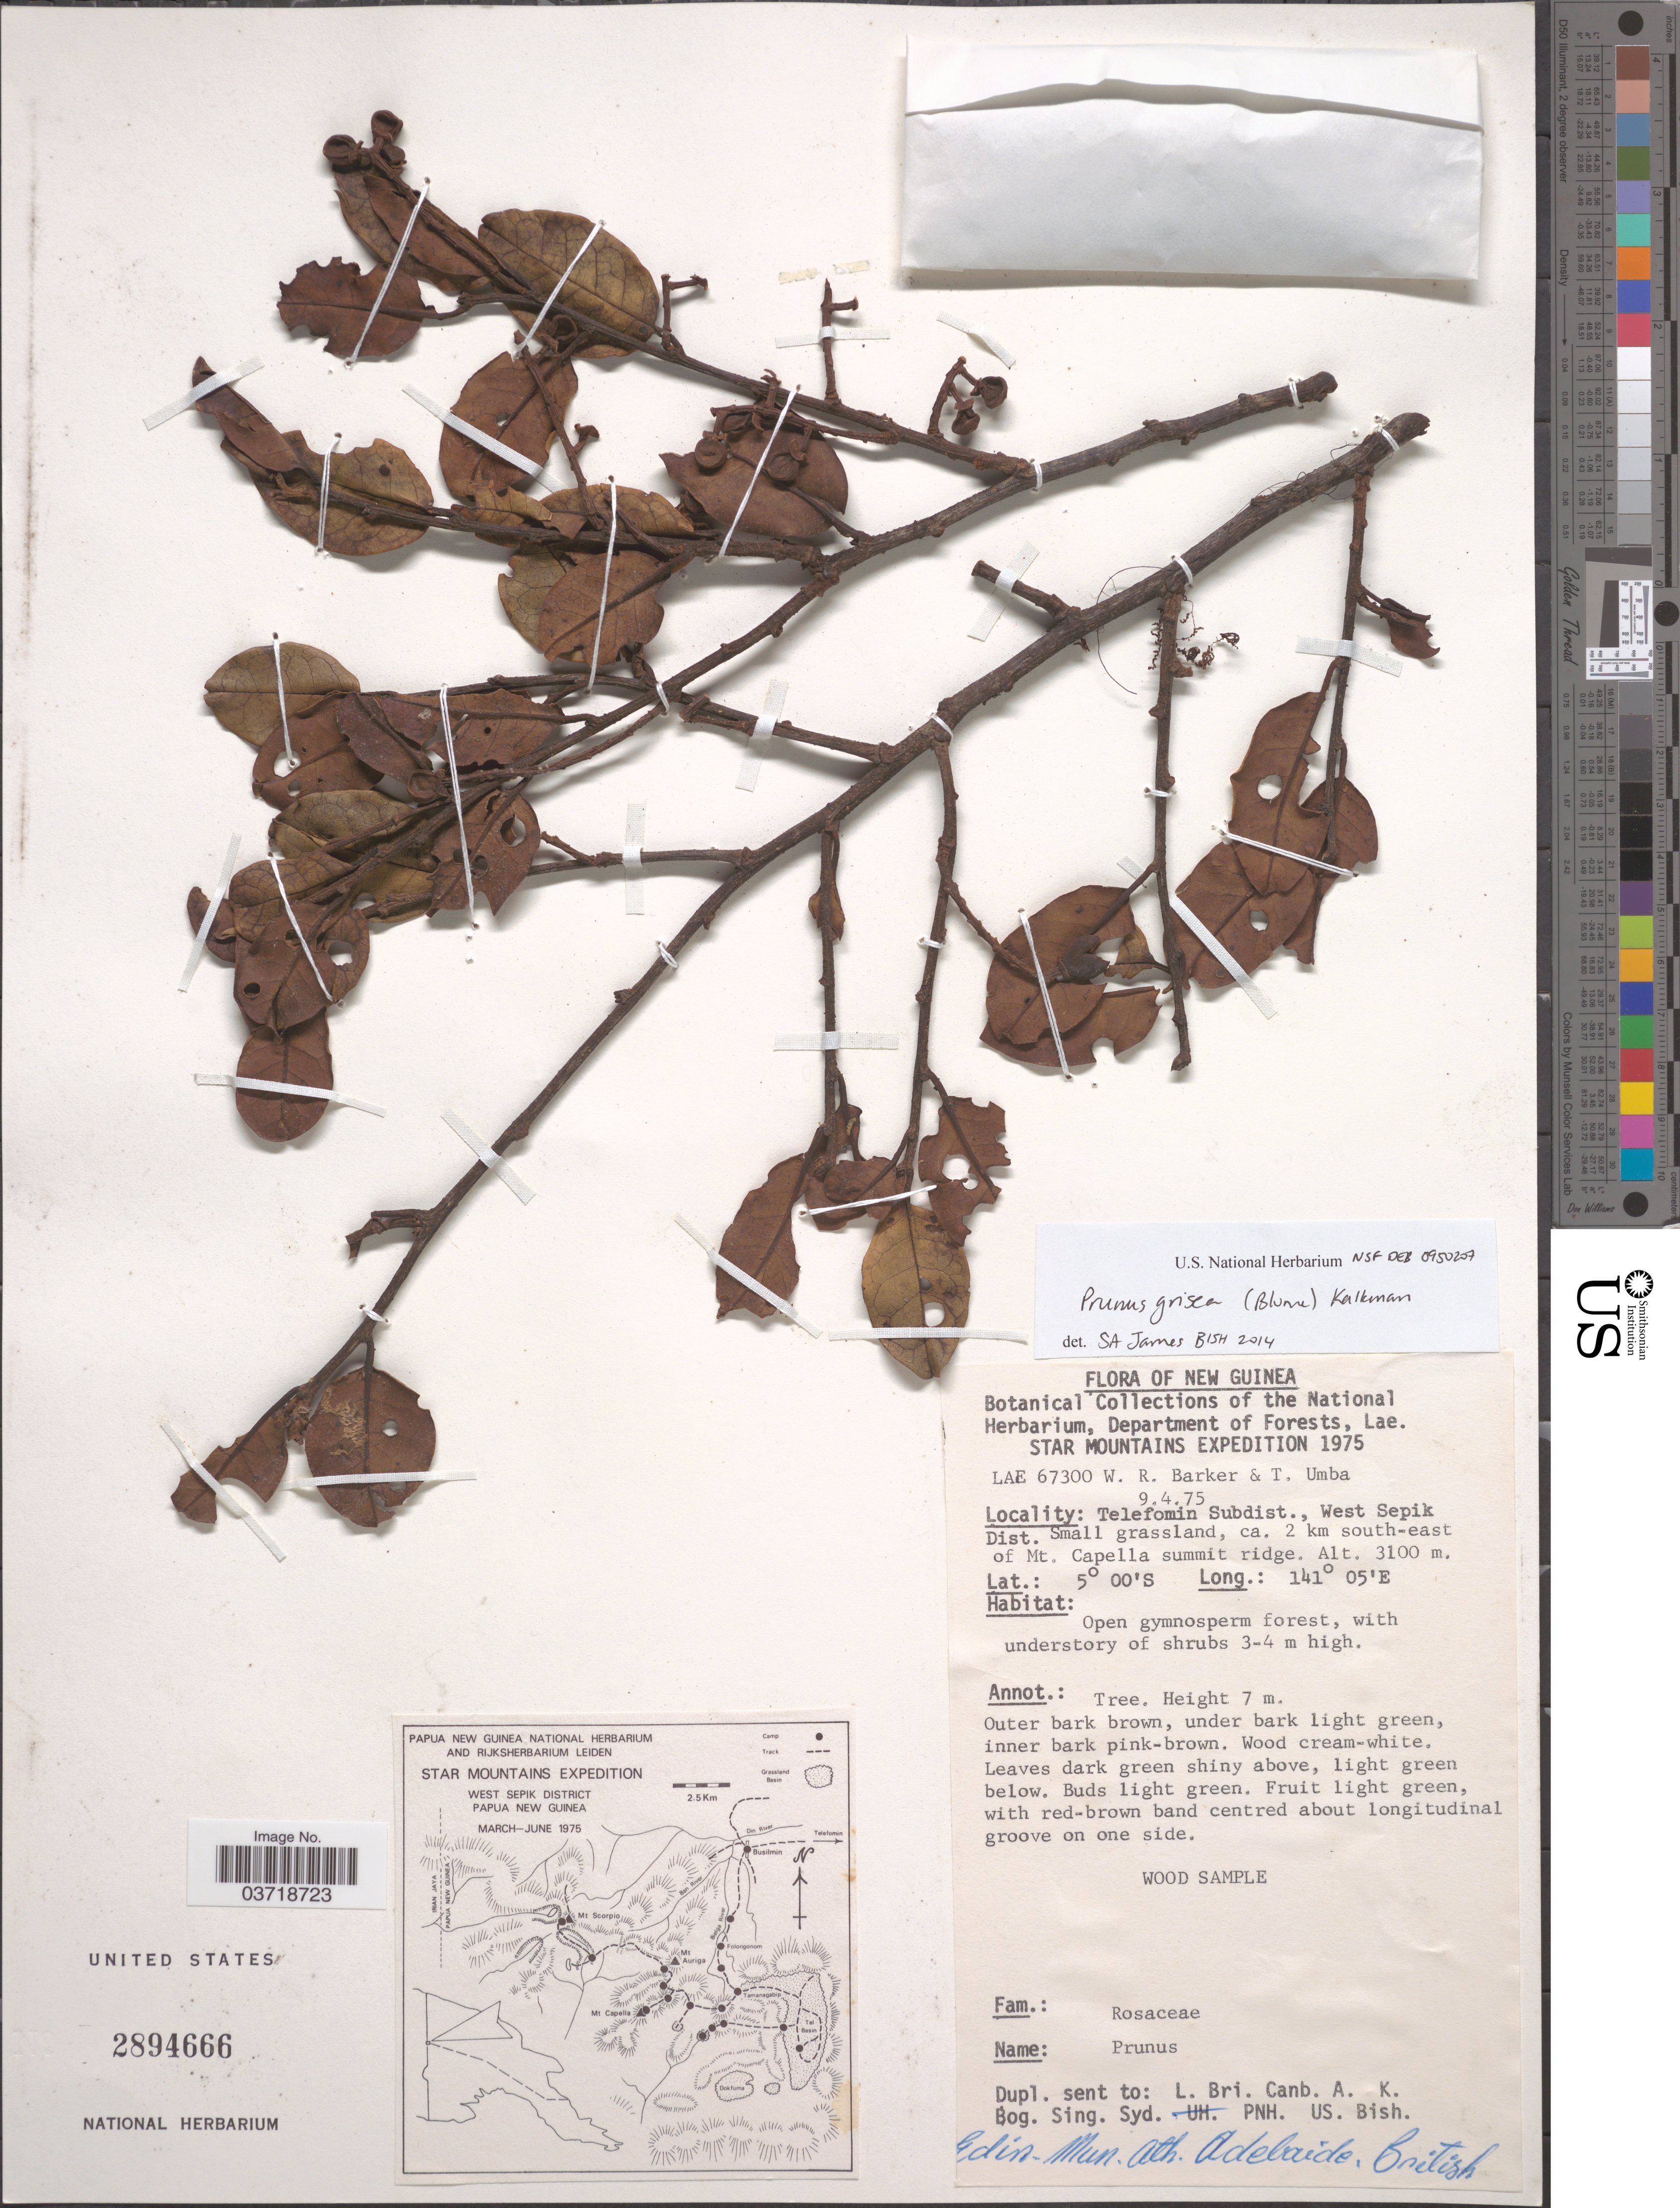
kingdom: Plantae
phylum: Tracheophyta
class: Magnoliopsida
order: Rosales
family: Rosaceae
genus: Prunus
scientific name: Prunus grisea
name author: (Blume ex K. Müller) Kalkman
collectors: W. R. Barker & T. Umba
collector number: LAE 67300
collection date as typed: Transcribed d/m/y: 9/4/75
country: Papua New Guinea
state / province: Sandaun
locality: New Guinea. Telefomin Subdist., West Sepik Dist. Ca. 2 km south-east of Mt. Capella summit ridge.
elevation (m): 3100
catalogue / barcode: US 2894666